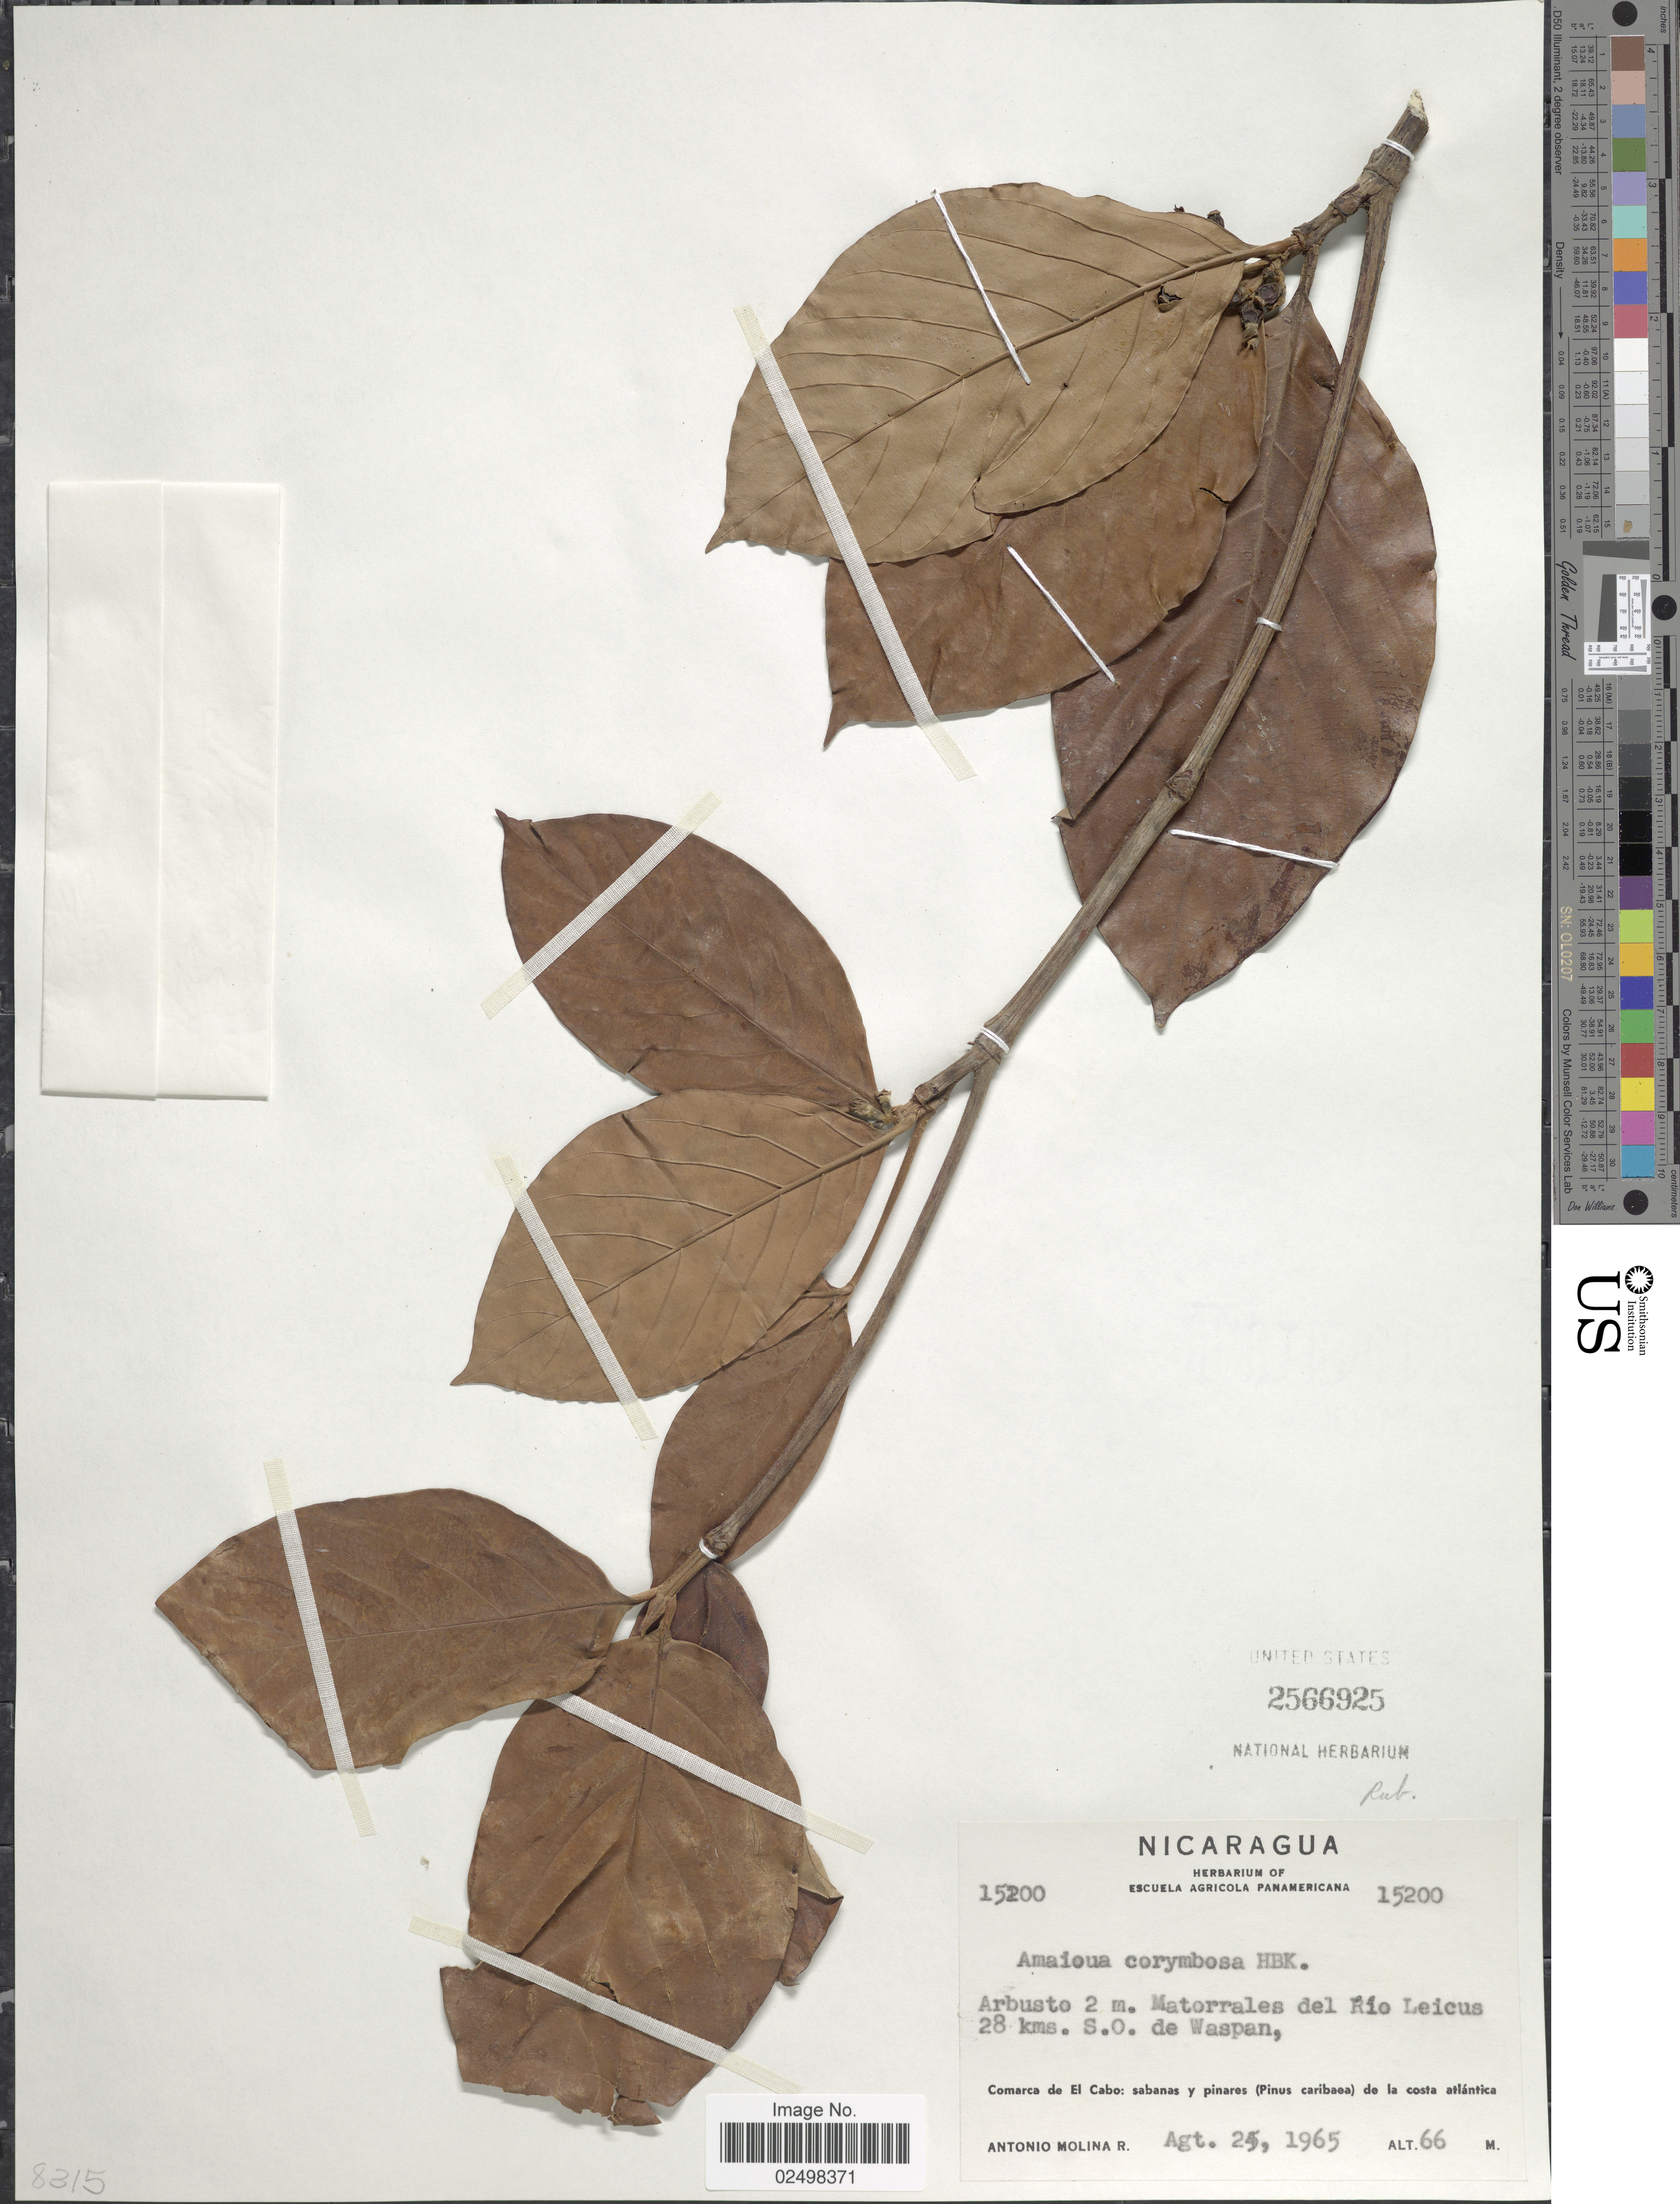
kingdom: Plantae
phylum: Tracheophyta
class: Magnoliopsida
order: Gentianales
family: Rubiaceae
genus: Amaioua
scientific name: Amaioua corymbosa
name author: Kunth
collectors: A. Molina R.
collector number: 15200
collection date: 1965-08-25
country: Nicaragua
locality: Matorrales del Rio Leicus 28 kms. S. O. de Waspan. Comarca de El Cabo: sabanas y pinares (Pinus caribaea) de la costa atlantica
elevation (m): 66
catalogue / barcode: US 2566925